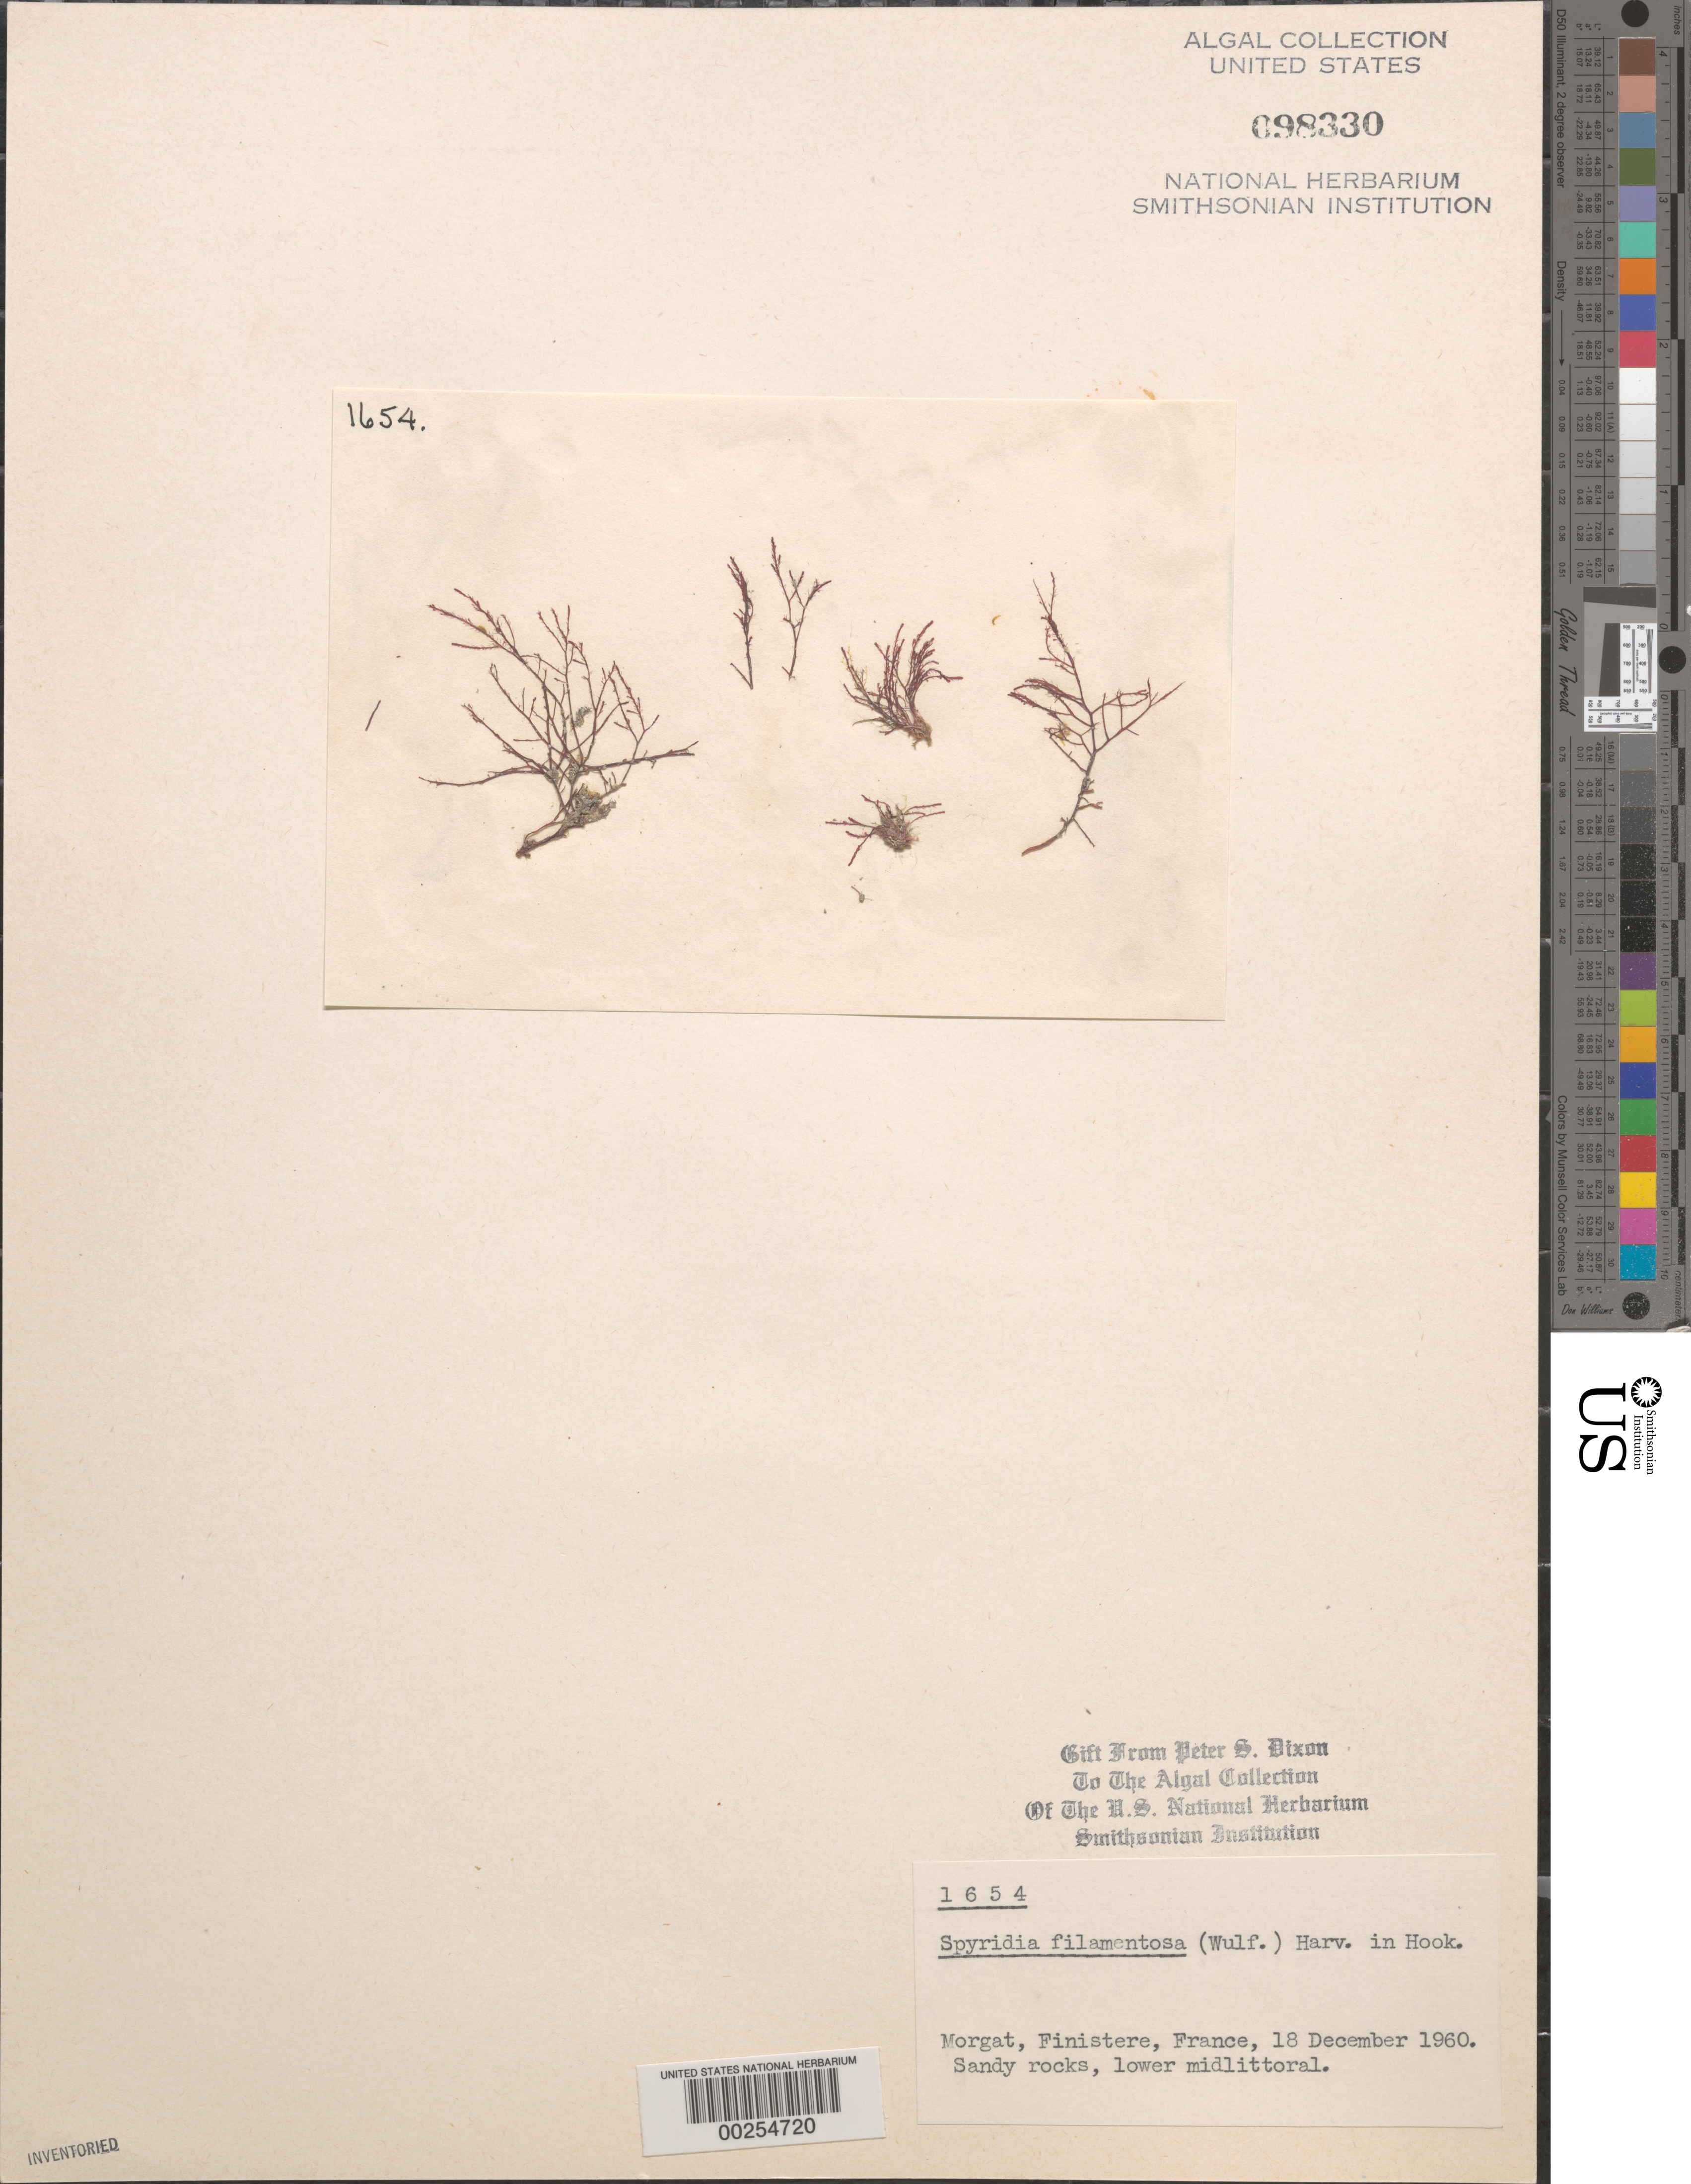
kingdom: Plantae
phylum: Rhodophyta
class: Florideophyceae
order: Ceramiales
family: Spyridiaceae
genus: Spyridia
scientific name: Spyridia filamentosa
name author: (Wulfen) Harv.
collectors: P. S. Dixon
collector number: PSD 1654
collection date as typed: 18 Dec 1960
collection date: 1960-12-18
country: France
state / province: Bretagne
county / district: Finistère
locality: Morgat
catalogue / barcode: US 98330